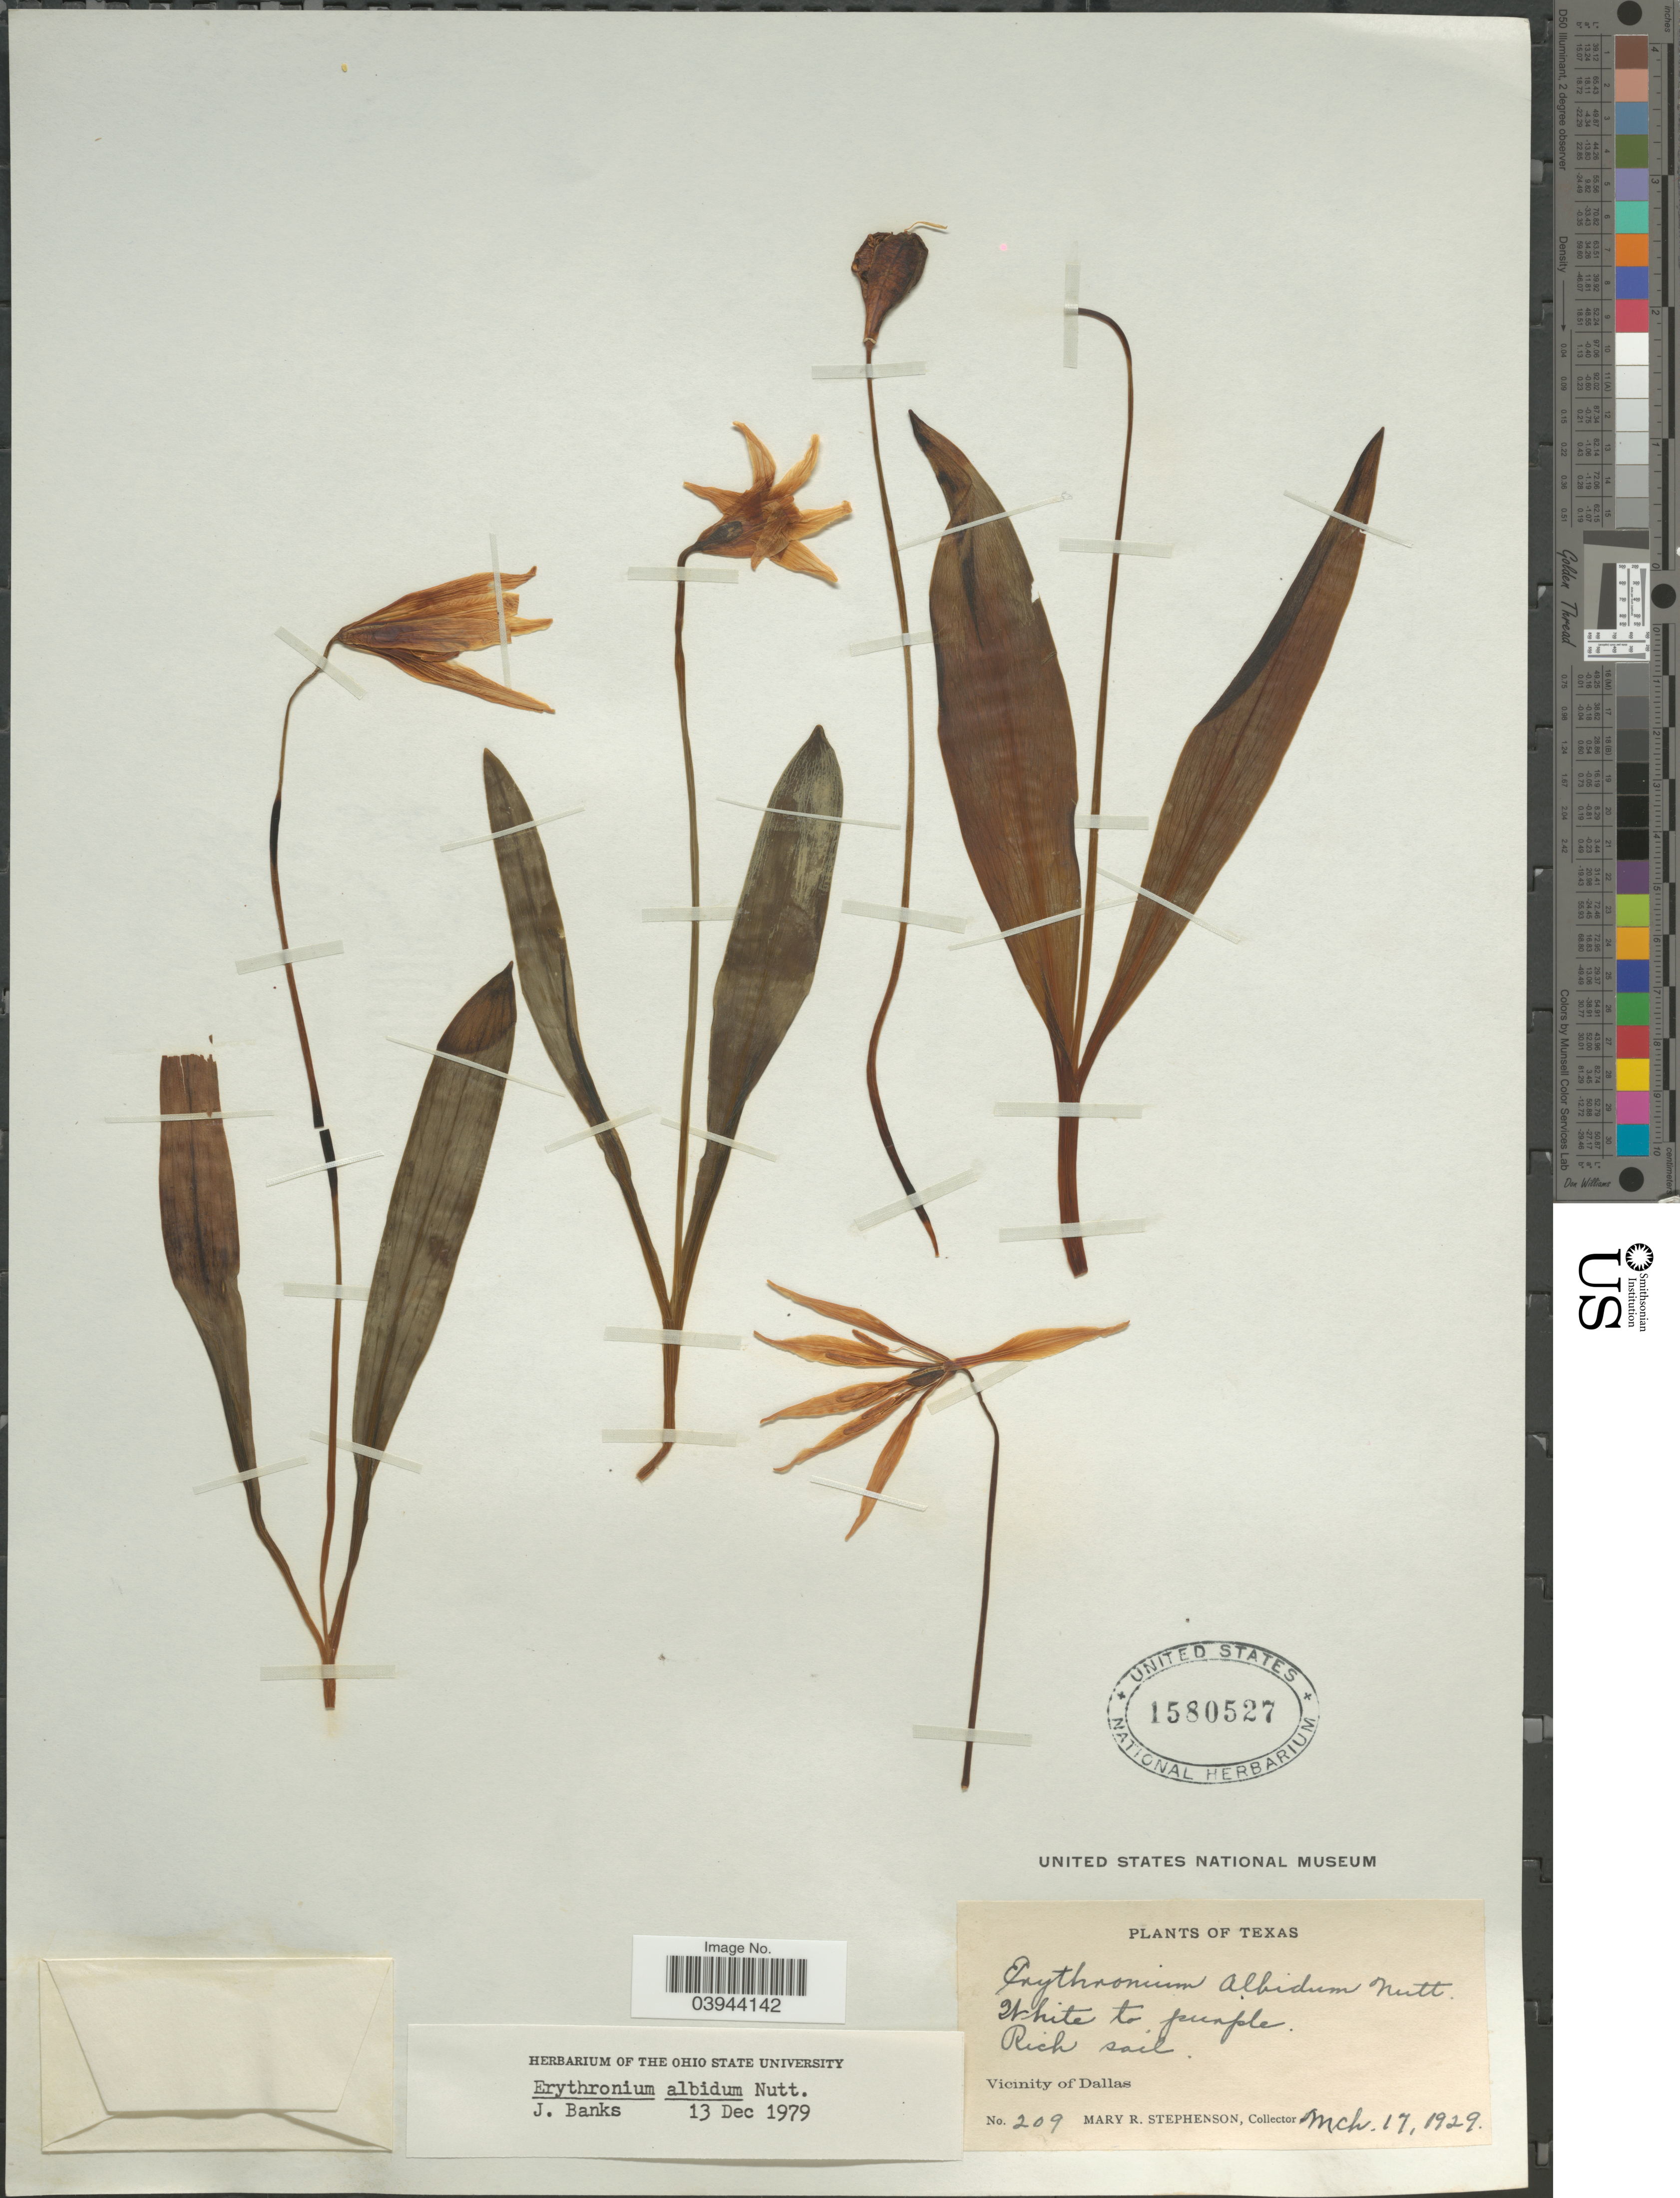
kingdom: Plantae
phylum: Tracheophyta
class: Liliopsida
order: Liliales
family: Liliaceae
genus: Erythronium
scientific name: Erythronium albidum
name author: Nutt.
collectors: M. Stephenson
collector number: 209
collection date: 1929-03-17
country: United States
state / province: Texas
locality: Vicinity of Dallas.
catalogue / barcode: US 1580527